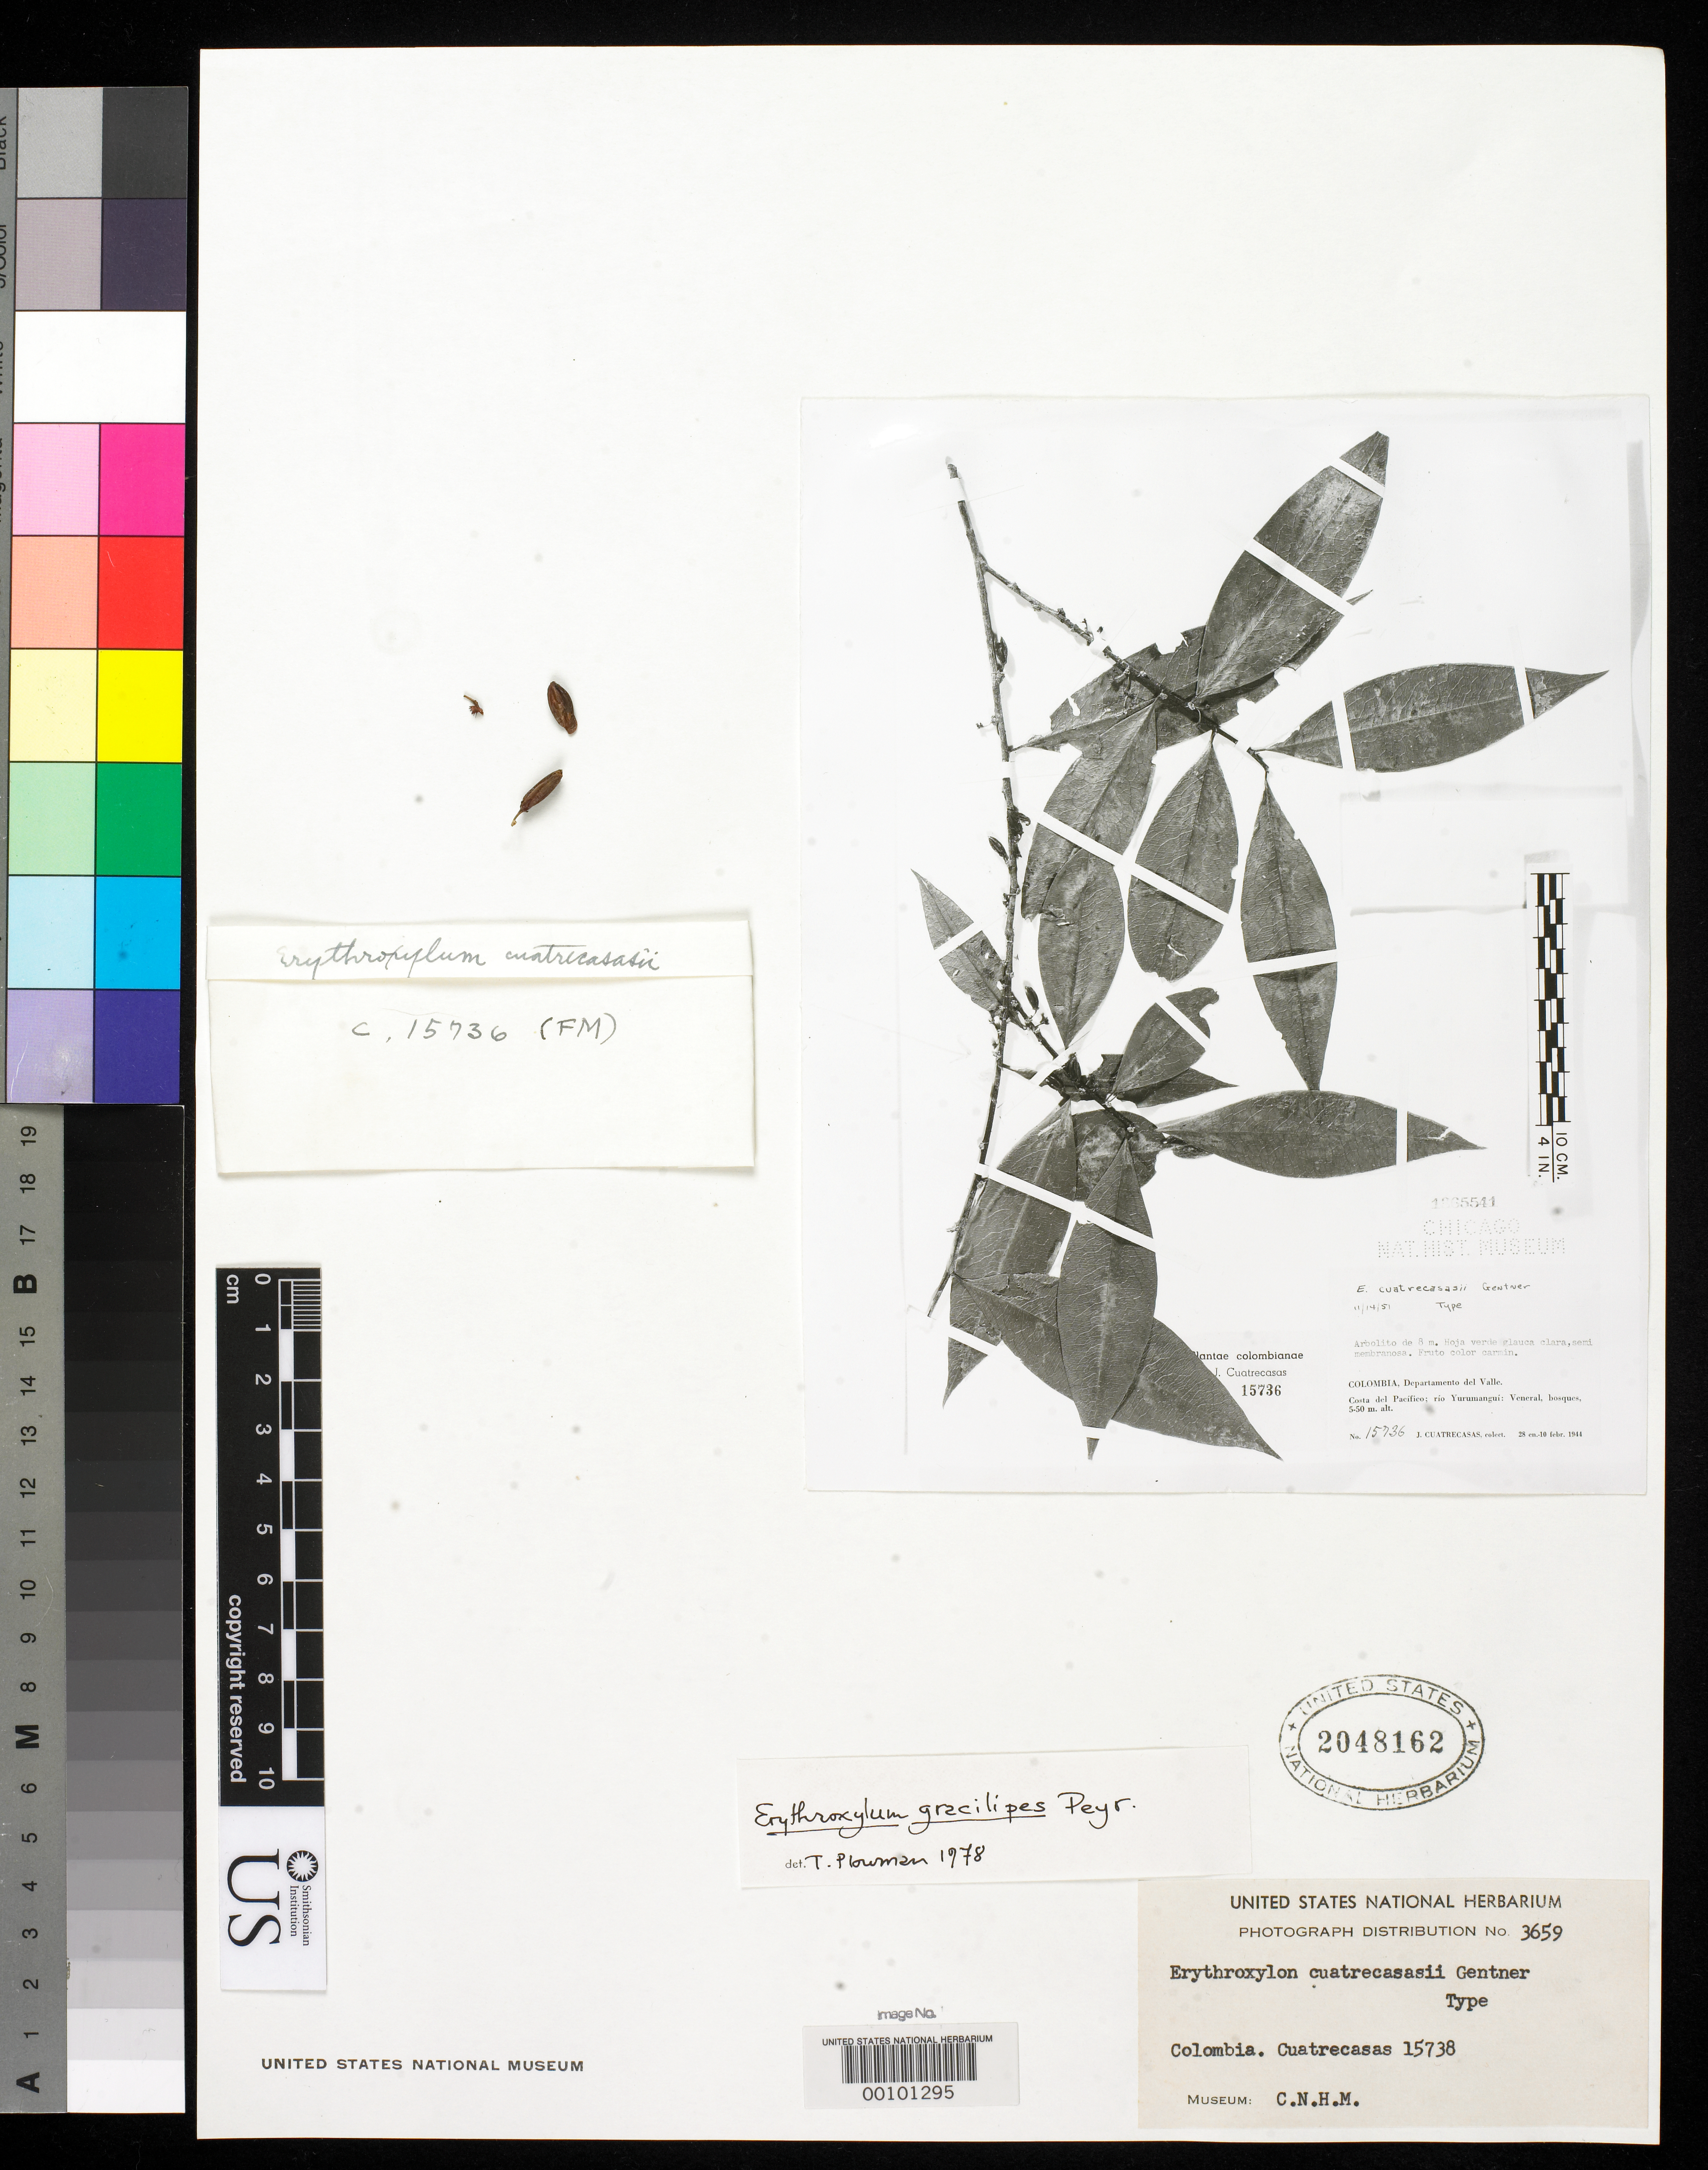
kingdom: Plantae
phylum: Tracheophyta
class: Magnoliopsida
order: Malpighiales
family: Erythroxylaceae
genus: Erythroxylum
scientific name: Erythroxylum cuatrecasasii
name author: Gentner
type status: Isotype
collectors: J. Cuatrecasas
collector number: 15736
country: Colombia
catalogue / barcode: US 2048162